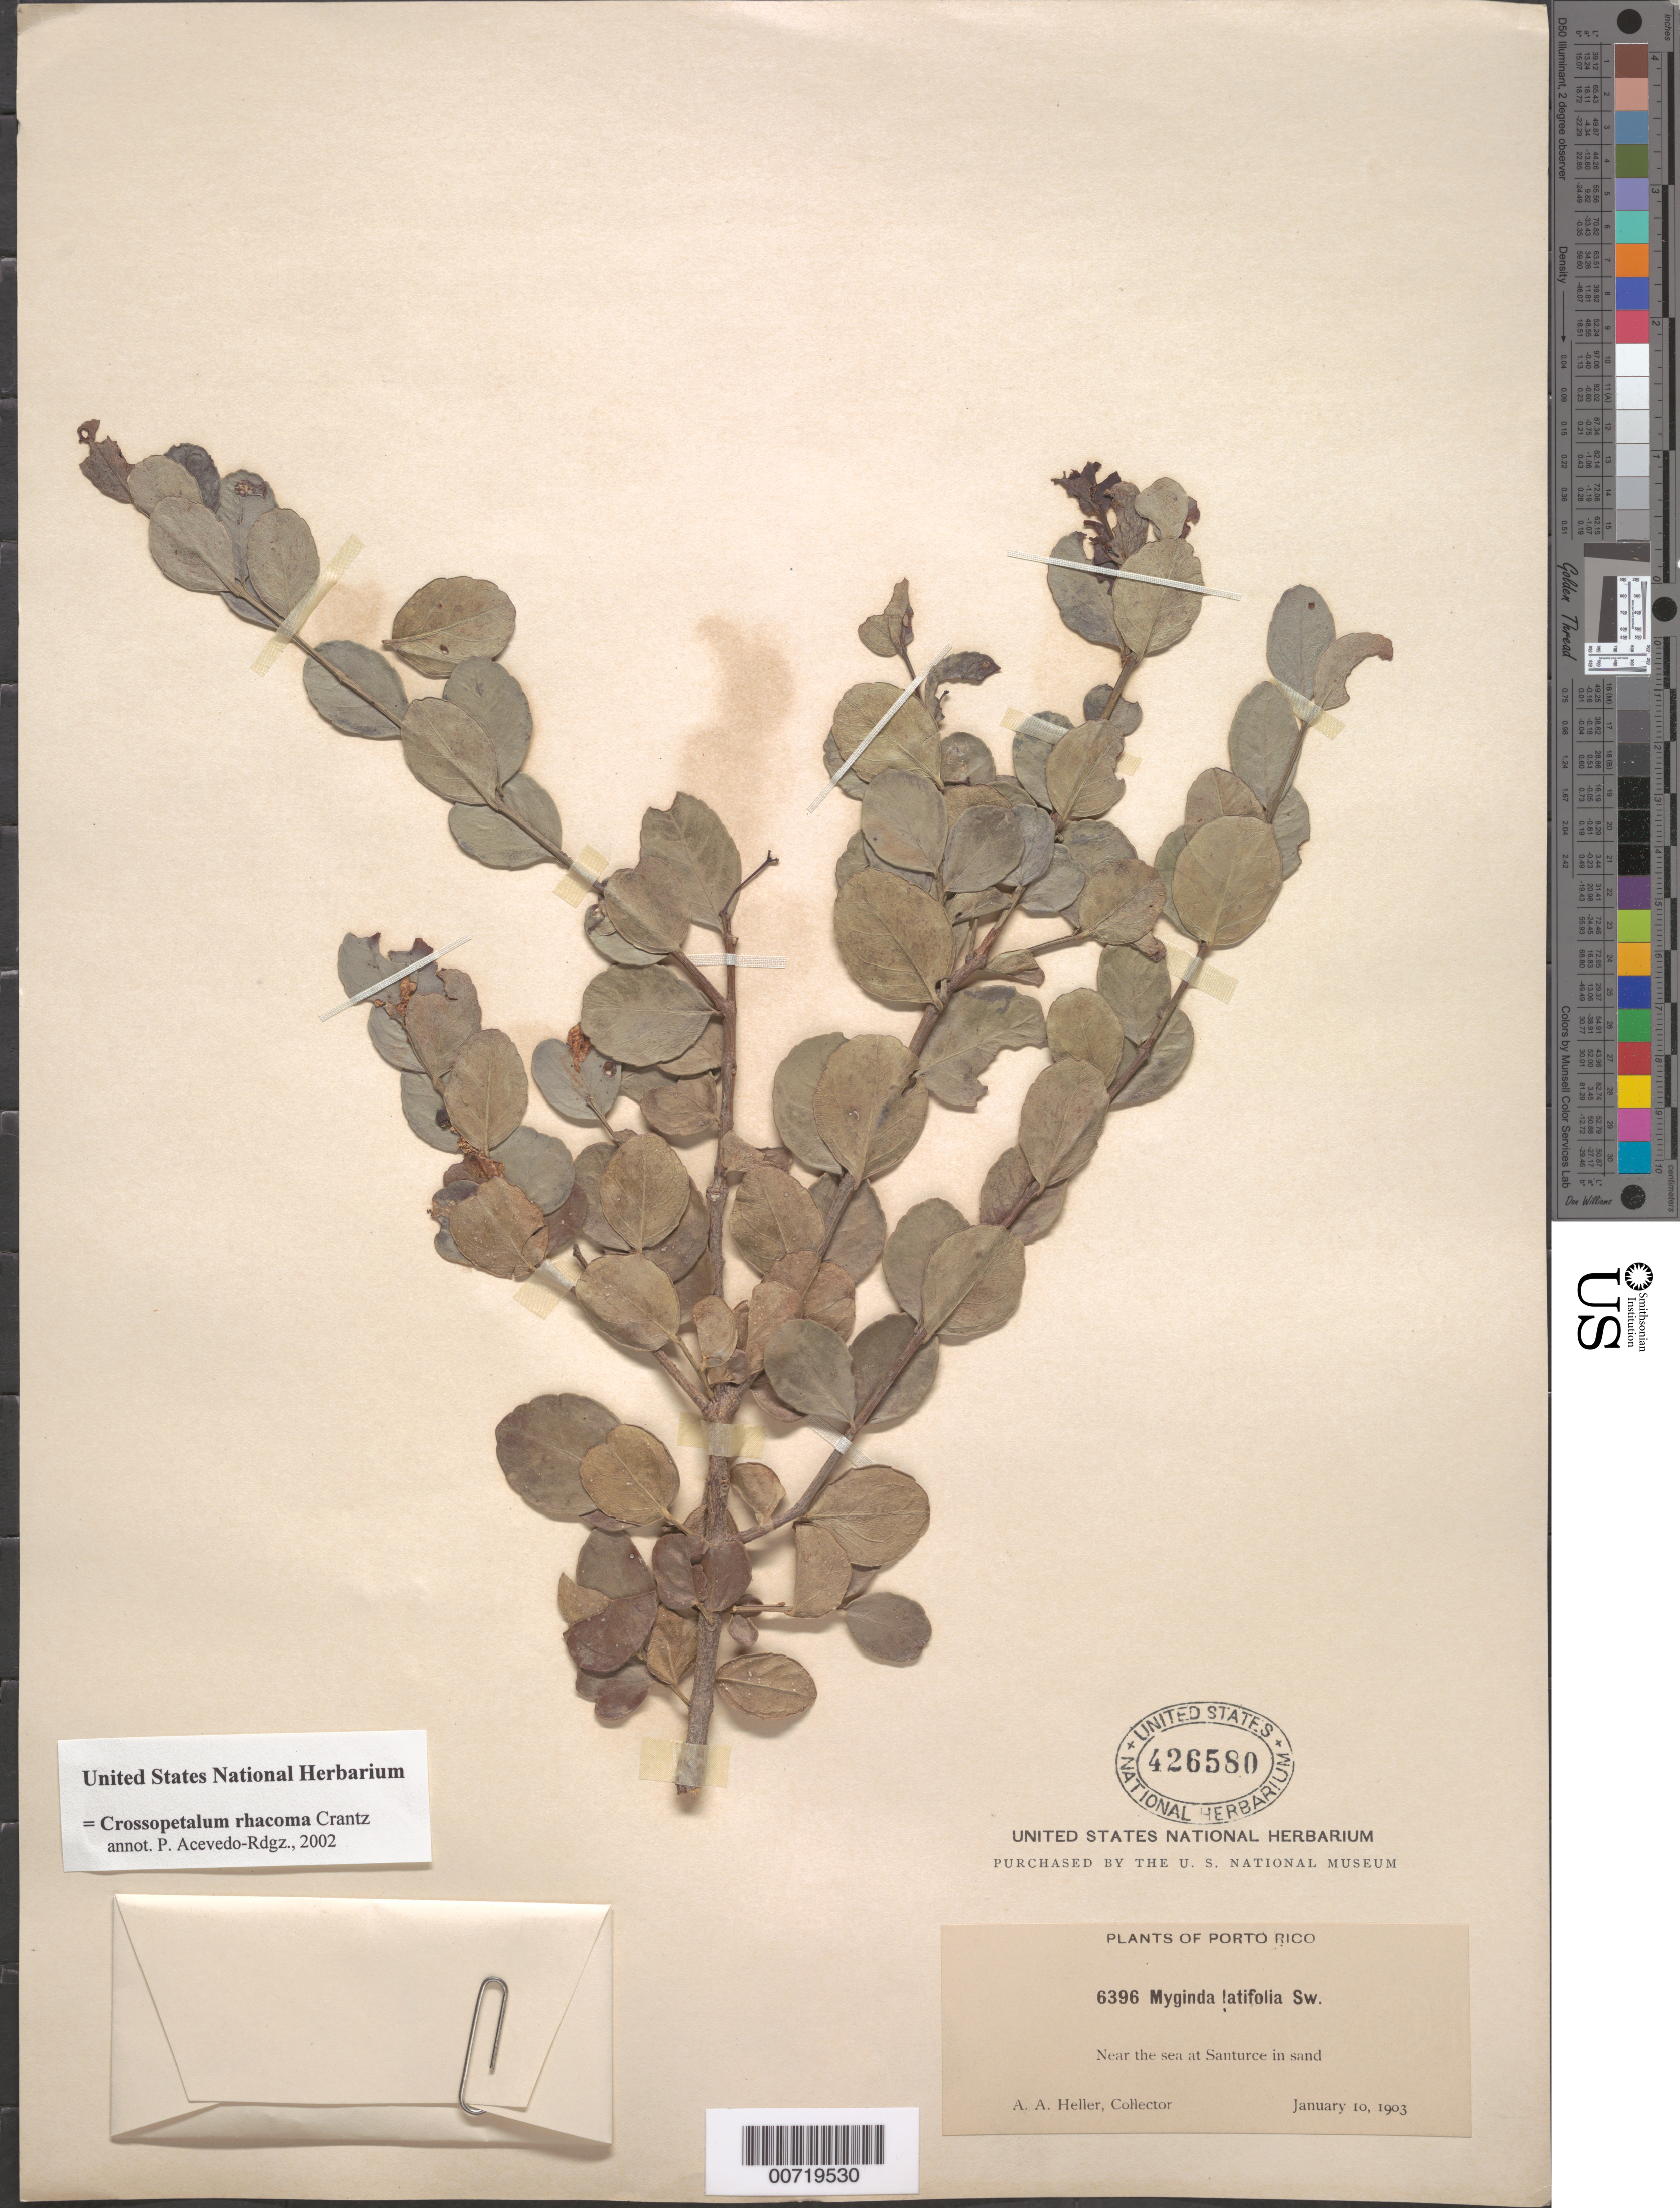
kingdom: Plantae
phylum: Tracheophyta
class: Magnoliopsida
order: Celastrales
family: Celastraceae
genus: Crossopetalum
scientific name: Crossopetalum rhacoma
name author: Crantz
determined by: Acevedo-Rodríguez, P., (BOT), Smithsonian Institution - National Museum of Natural History (UNITED STATES)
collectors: A. A. Heller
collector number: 6396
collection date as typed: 10 Jan 1903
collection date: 1903-01-10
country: Puerto Rico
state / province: San Juan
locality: Santurce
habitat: Near sea in sand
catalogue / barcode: US 426580